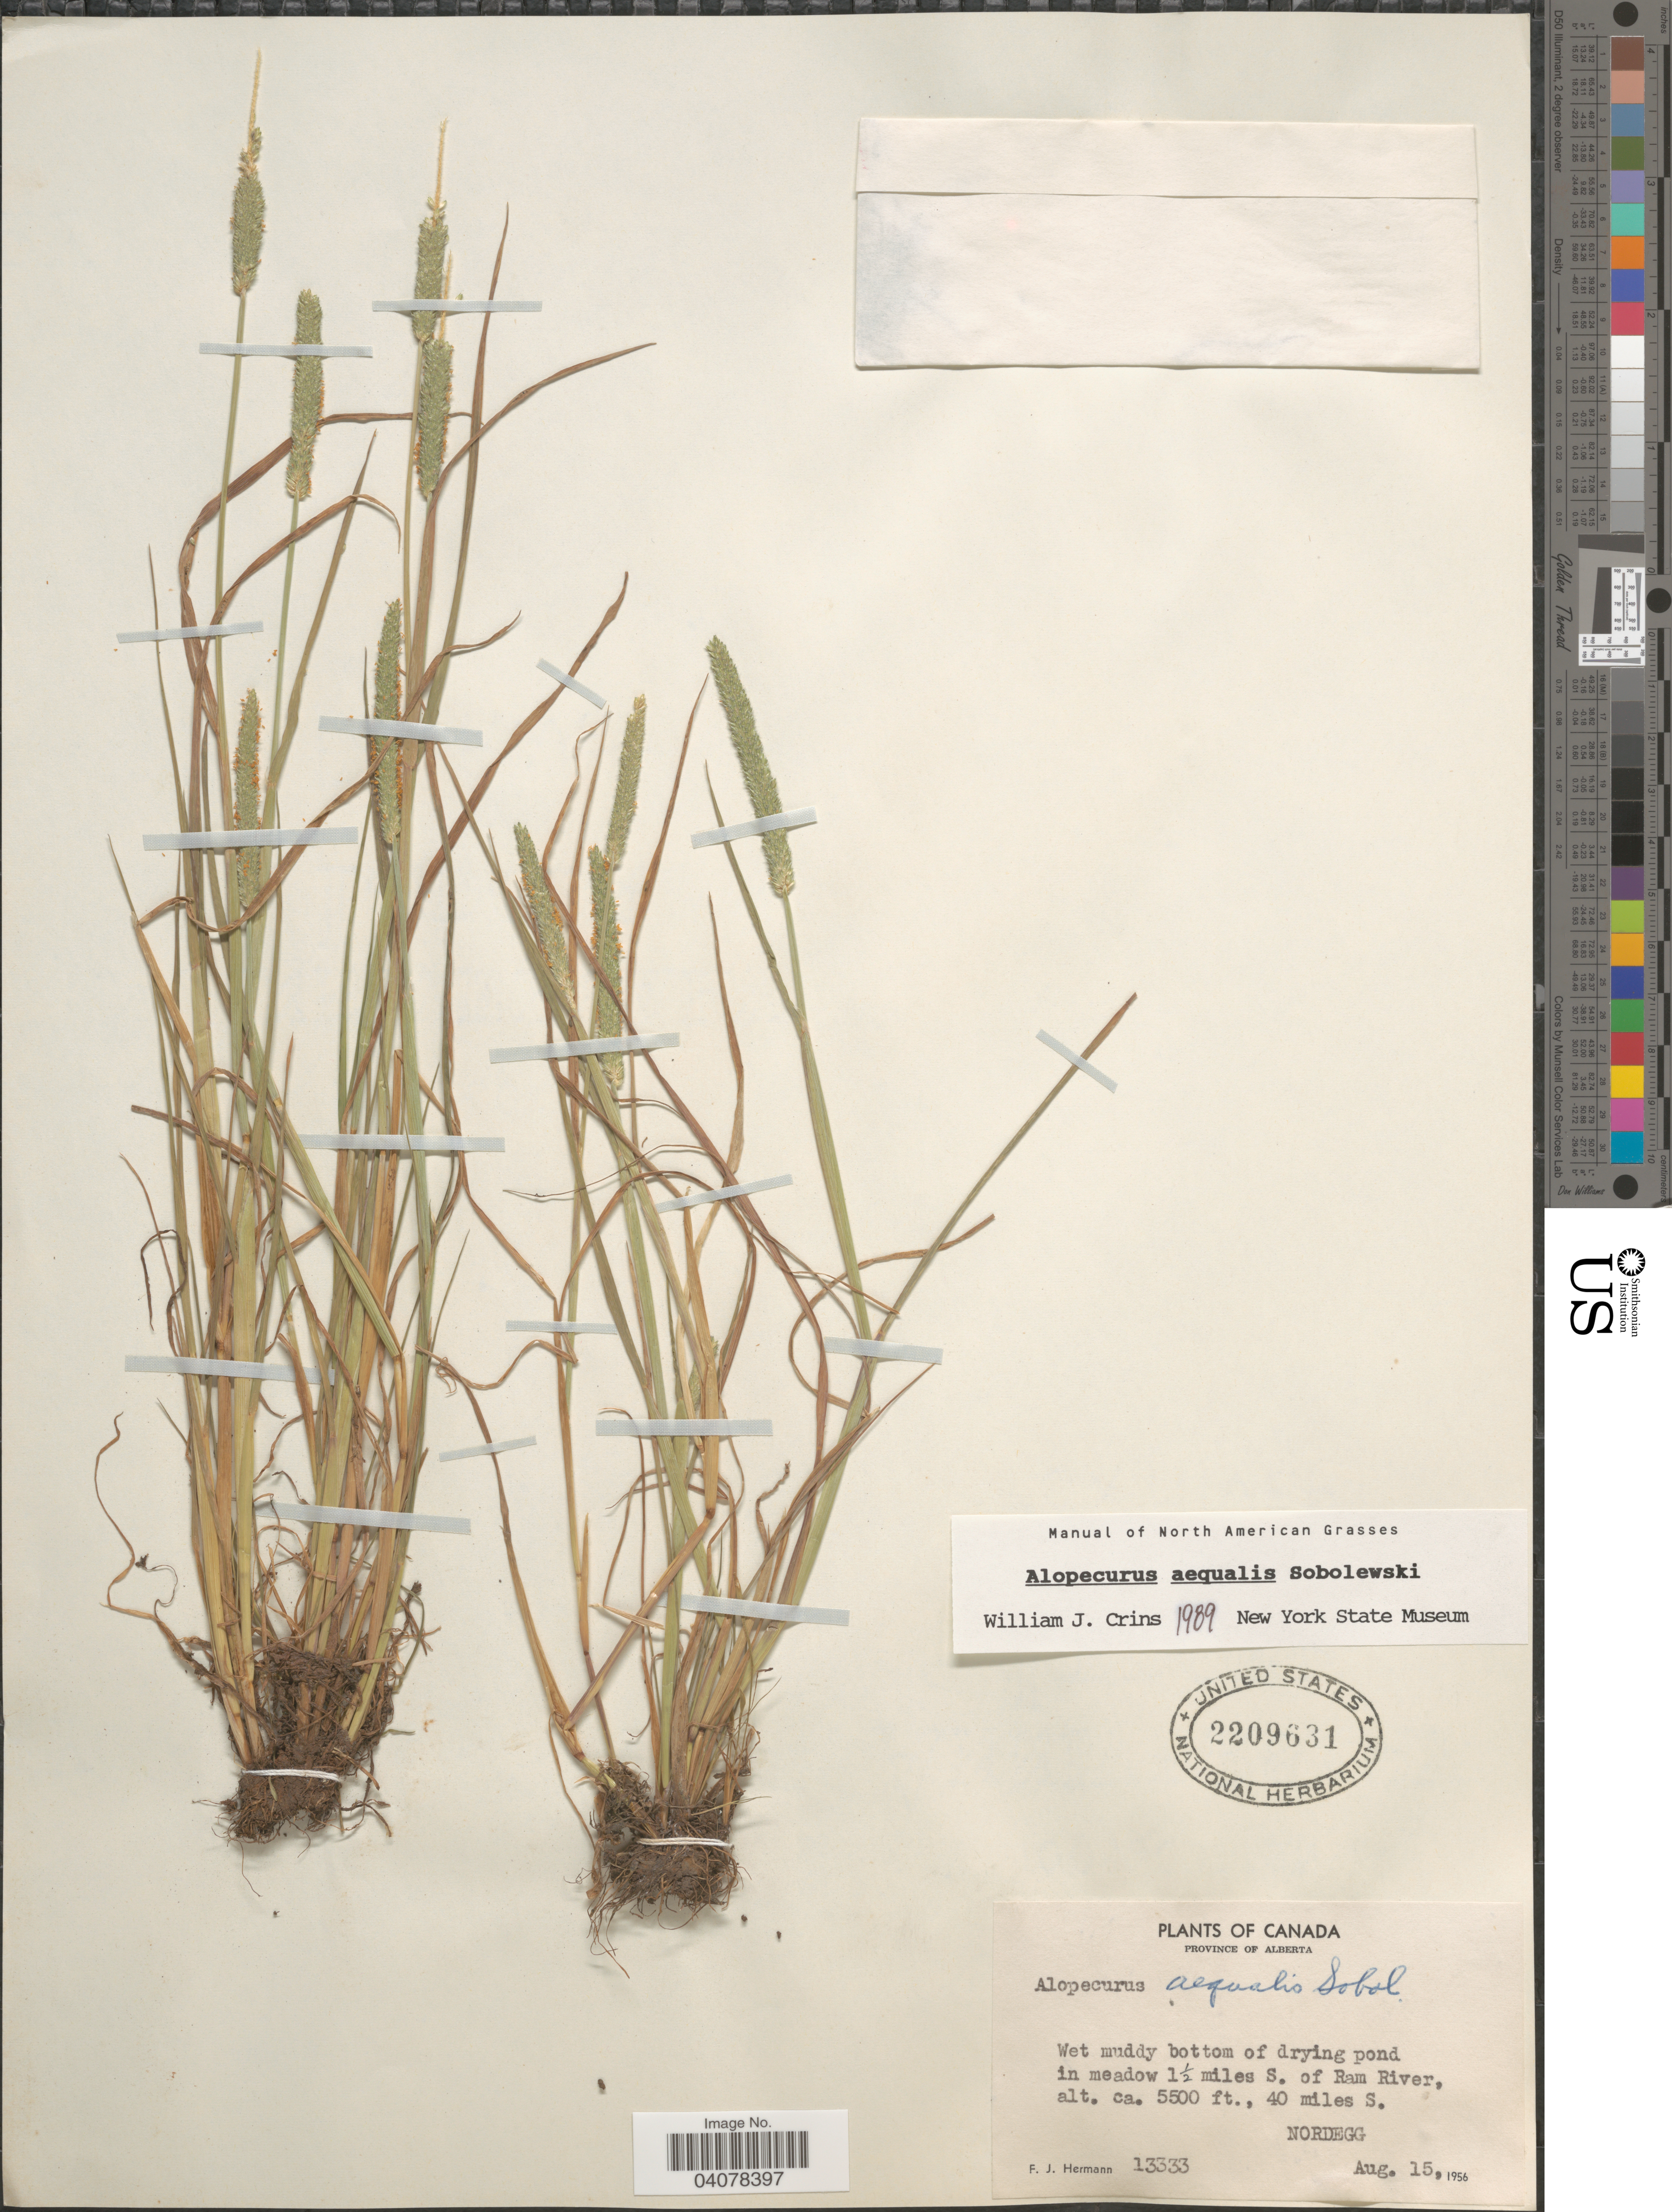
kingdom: Plantae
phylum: Tracheophyta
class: Liliopsida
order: Poales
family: Poaceae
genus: Alopecurus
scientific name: Alopecurus aequalis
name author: Sobol.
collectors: F. J. Hermann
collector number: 13333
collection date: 1956-08-15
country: Canada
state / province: Alberta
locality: Wet muddy bottom of drying pond in meadow 1½ miles S. of Ram River, 40 miles S. Nordegg.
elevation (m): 1676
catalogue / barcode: US 2209631